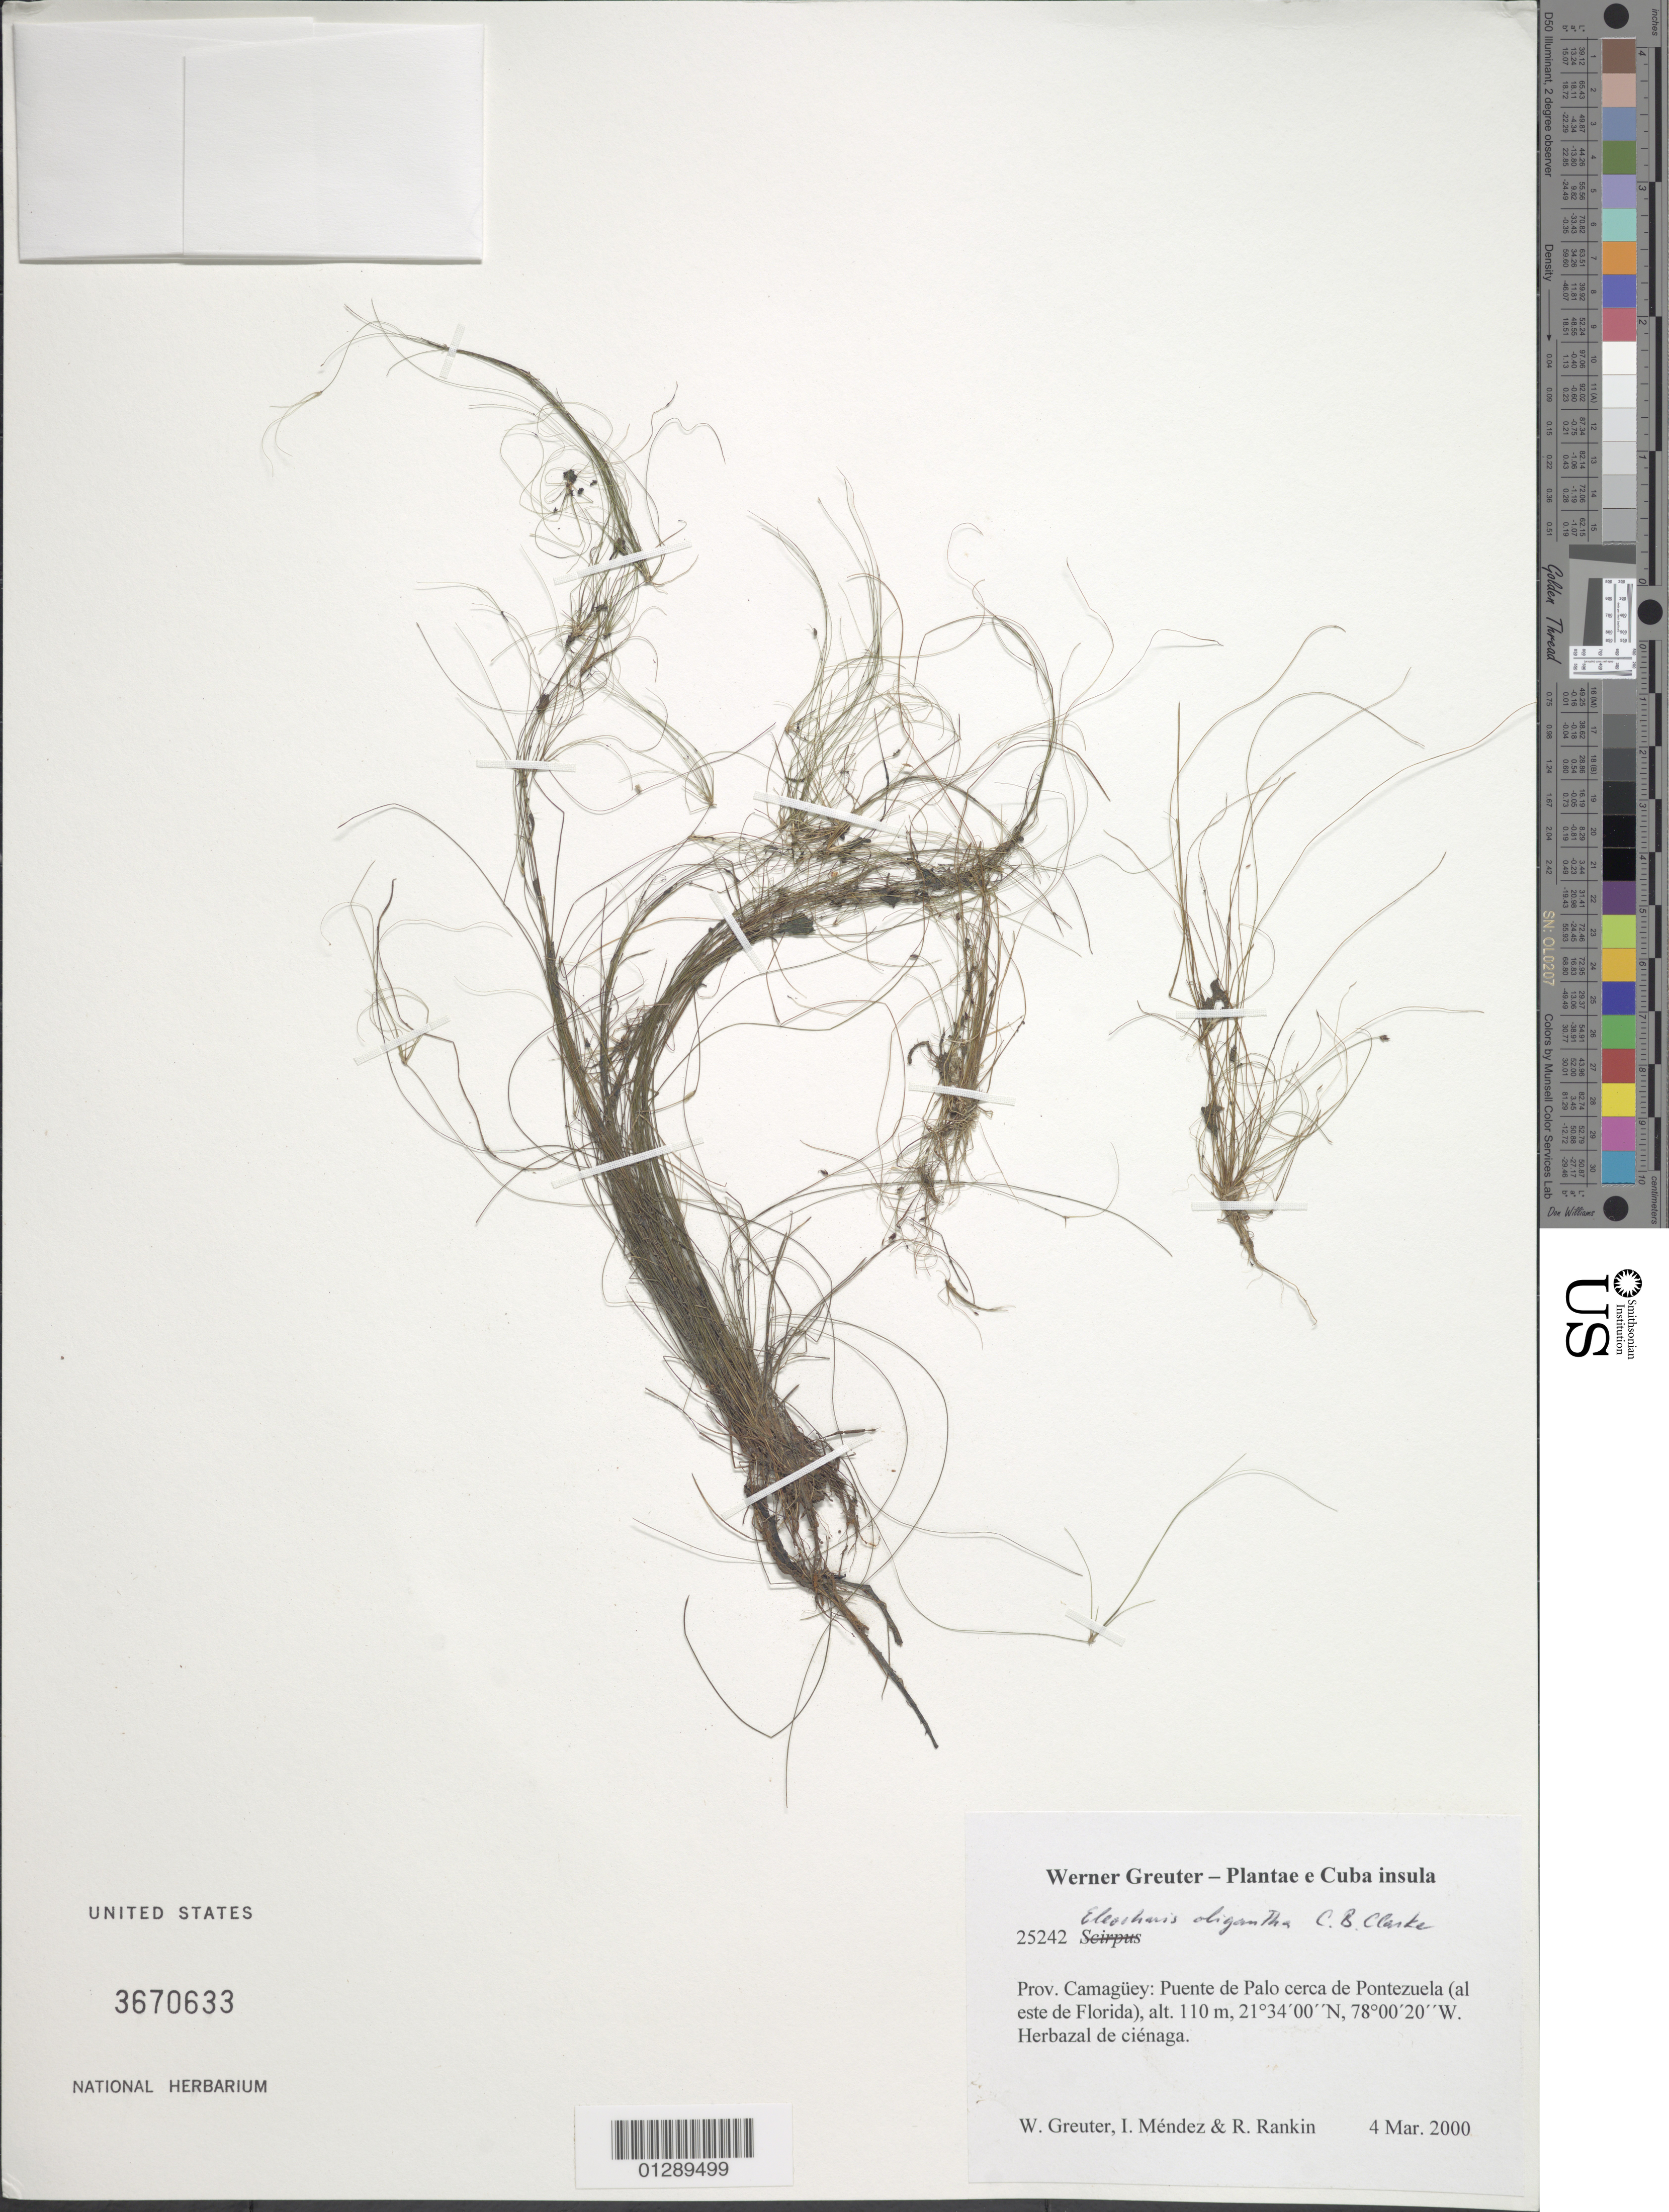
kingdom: Plantae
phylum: Tracheophyta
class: Liliopsida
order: Poales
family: Cyperaceae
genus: Eleocharis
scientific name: Eleocharis oligantha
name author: C.B. Clarke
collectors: W. R. Greuter, I. Méndez & R. Rankin Rodriguez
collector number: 25424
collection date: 2000-03-04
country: Cuba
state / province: Camagüey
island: Cuba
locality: Puente de Palo cerca de Pontezuela (al este de Florida).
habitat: Herbazal de ciénaga.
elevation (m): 110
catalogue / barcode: US 3670633